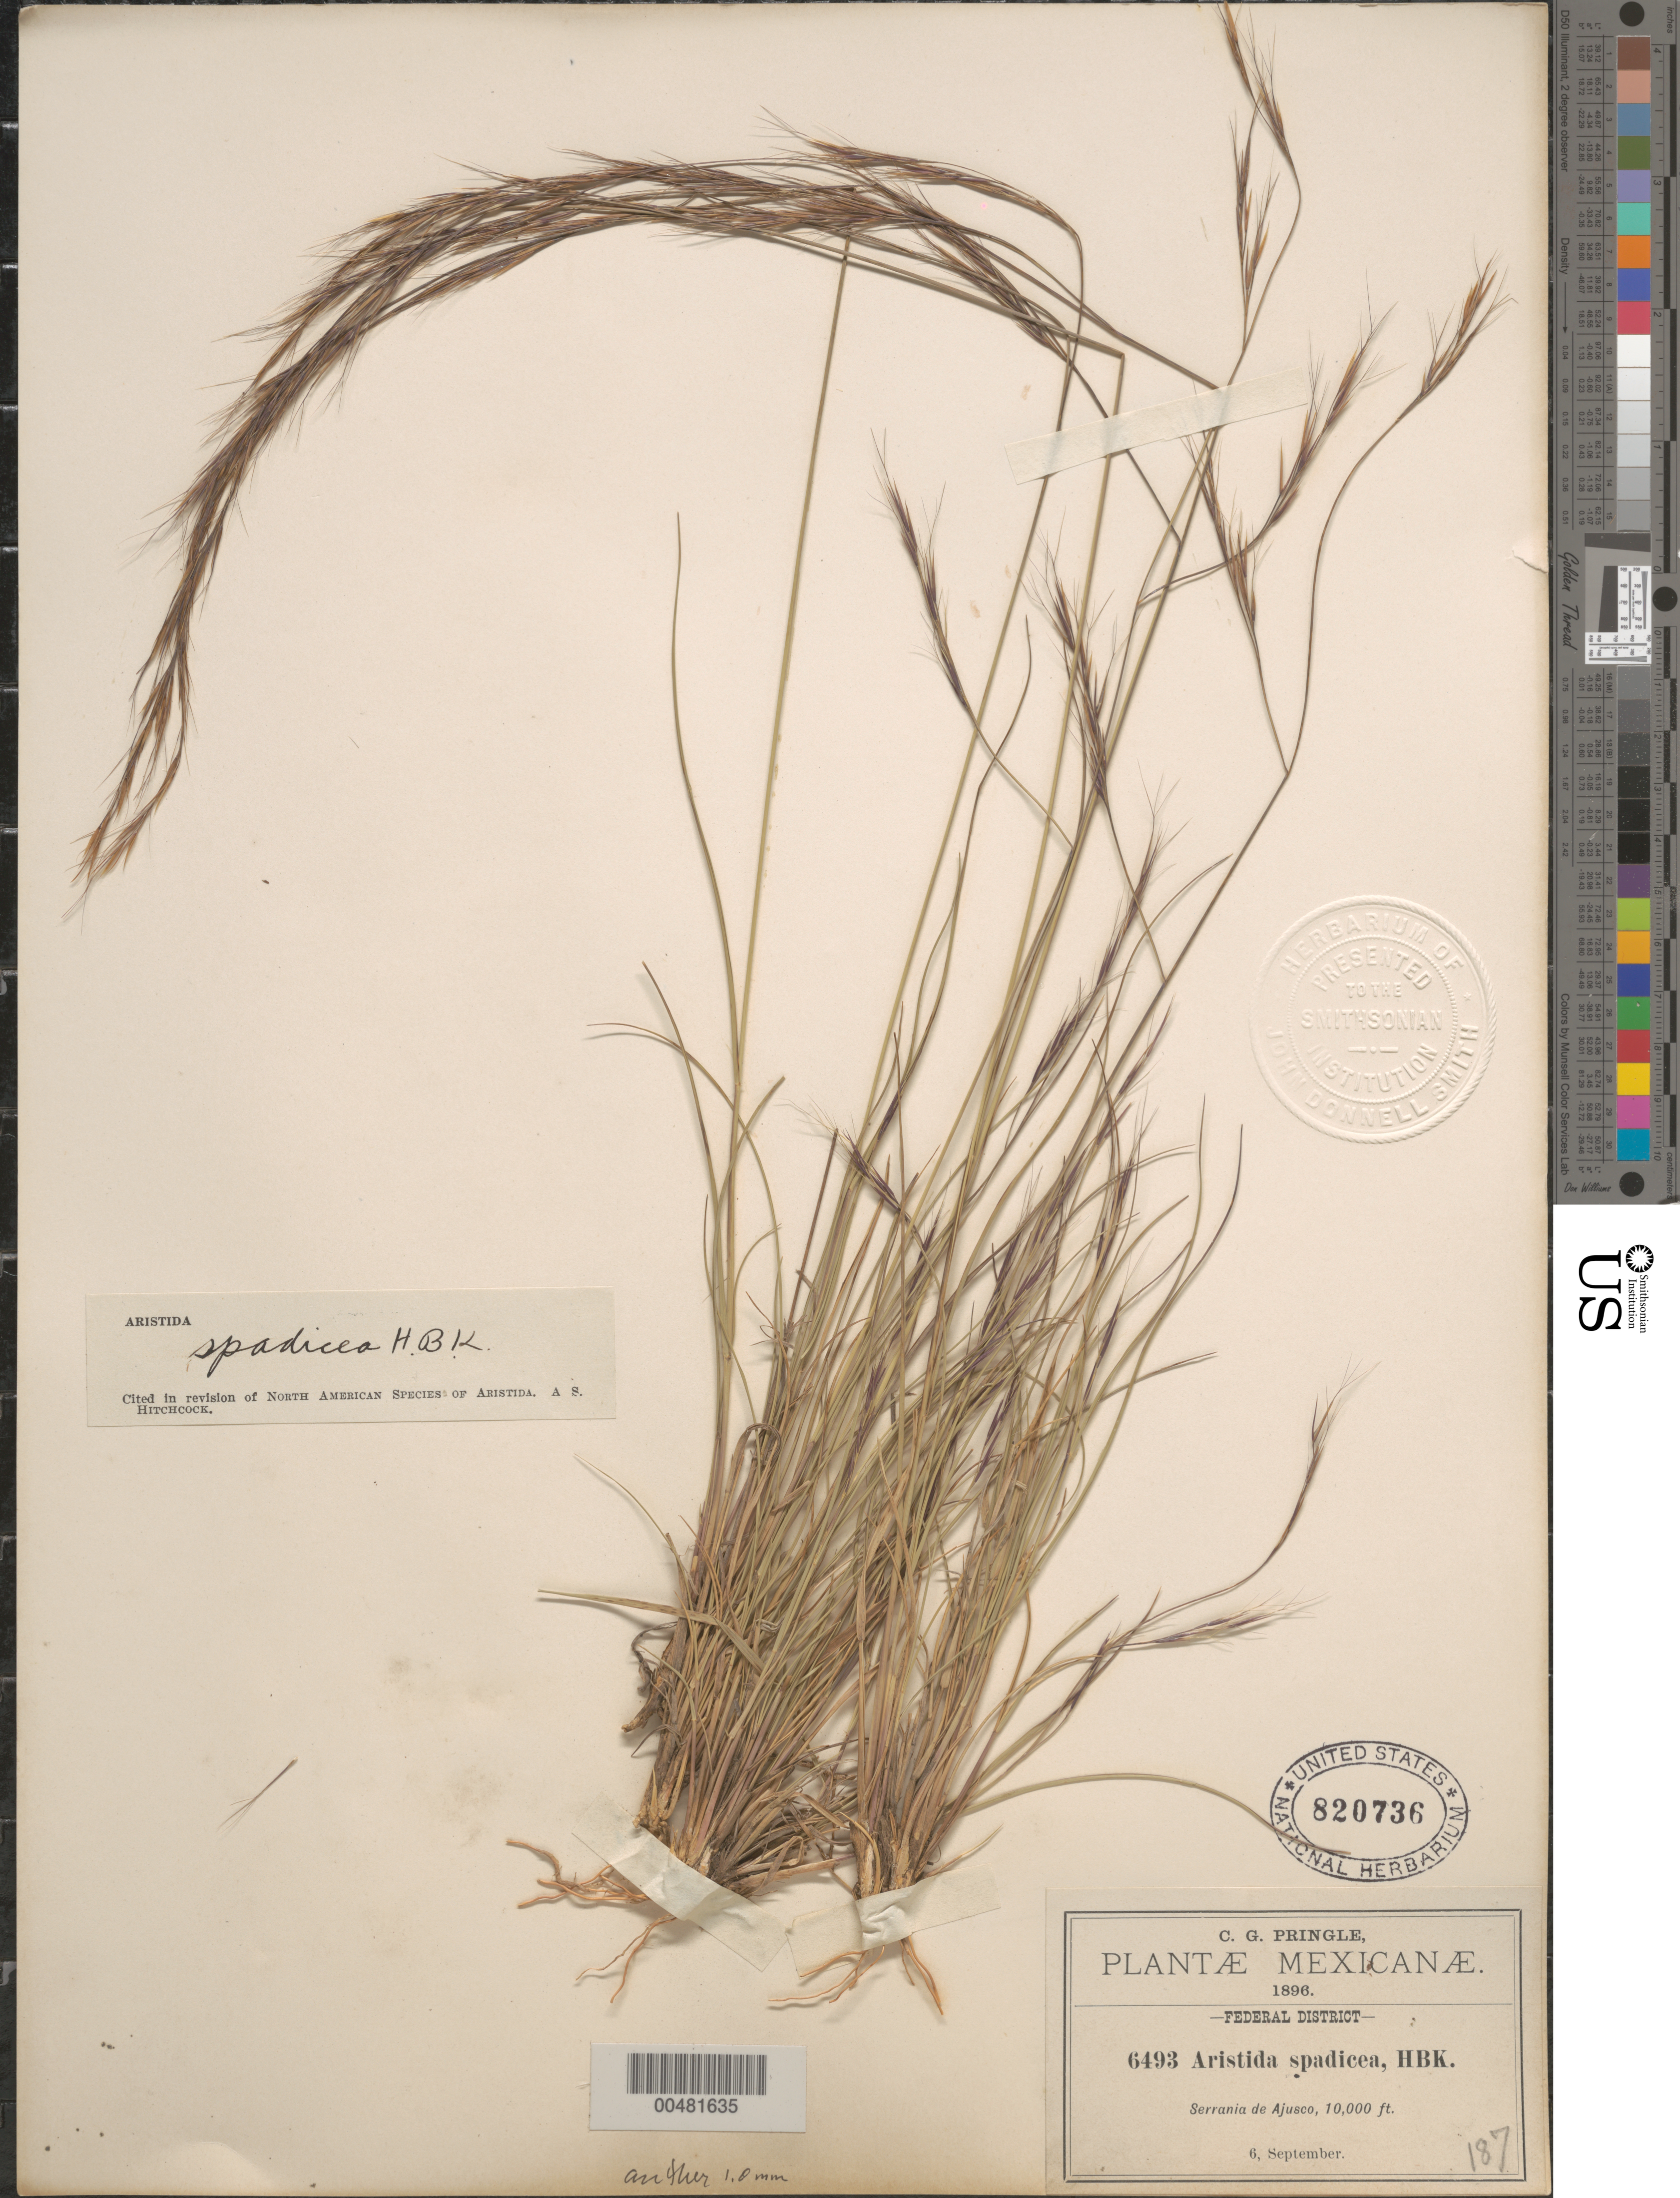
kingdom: Plantae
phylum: Tracheophyta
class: Liliopsida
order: Poales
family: Poaceae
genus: Aristida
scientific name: Aristida laxa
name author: Cav.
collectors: C. G. Pringle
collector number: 6493/187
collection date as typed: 6 Sep 1896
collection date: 1896-09-06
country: Mexico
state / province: Distrito Federal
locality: Serrania de Ajusco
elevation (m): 3048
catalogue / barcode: US 820736